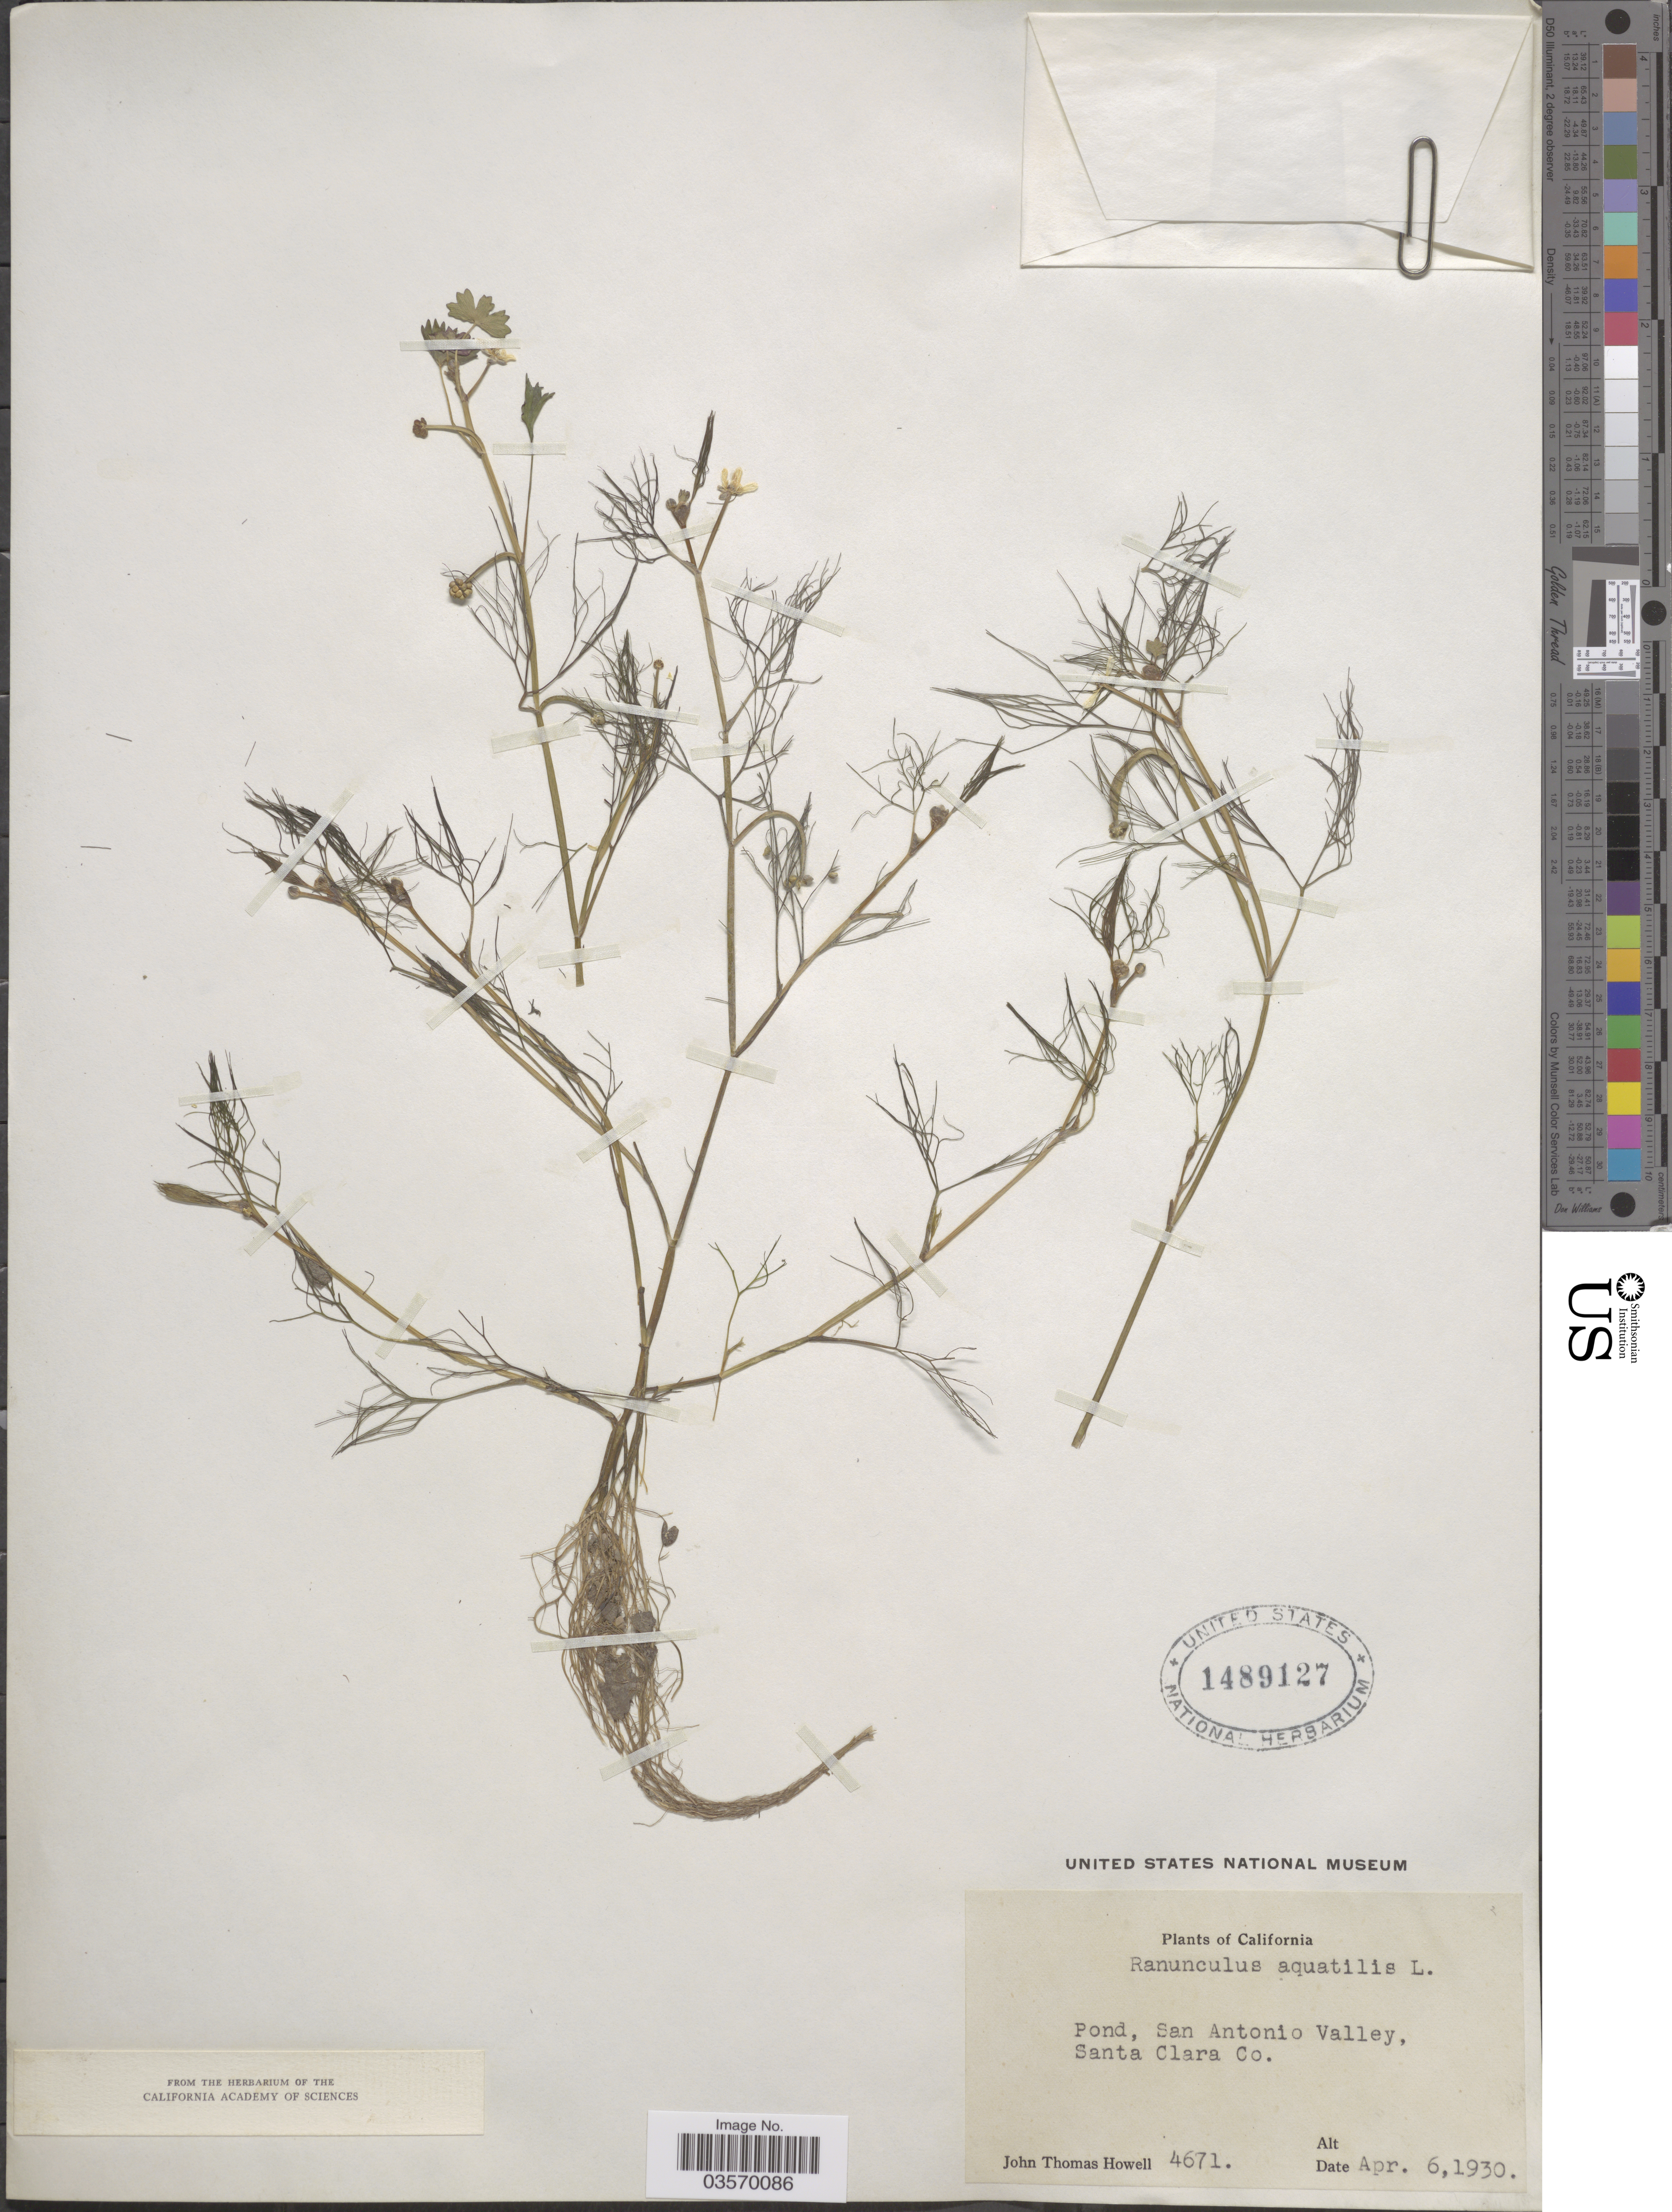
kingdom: Plantae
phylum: Tracheophyta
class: Magnoliopsida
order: Ranunculales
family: Ranunculaceae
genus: Ranunculus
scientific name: Ranunculus sp.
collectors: J. T. Howell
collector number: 4671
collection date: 1930-04-06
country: United States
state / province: California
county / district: Santa Clara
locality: Pond, San Antonio Valley, Santa Clara Co.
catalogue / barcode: US 1489127